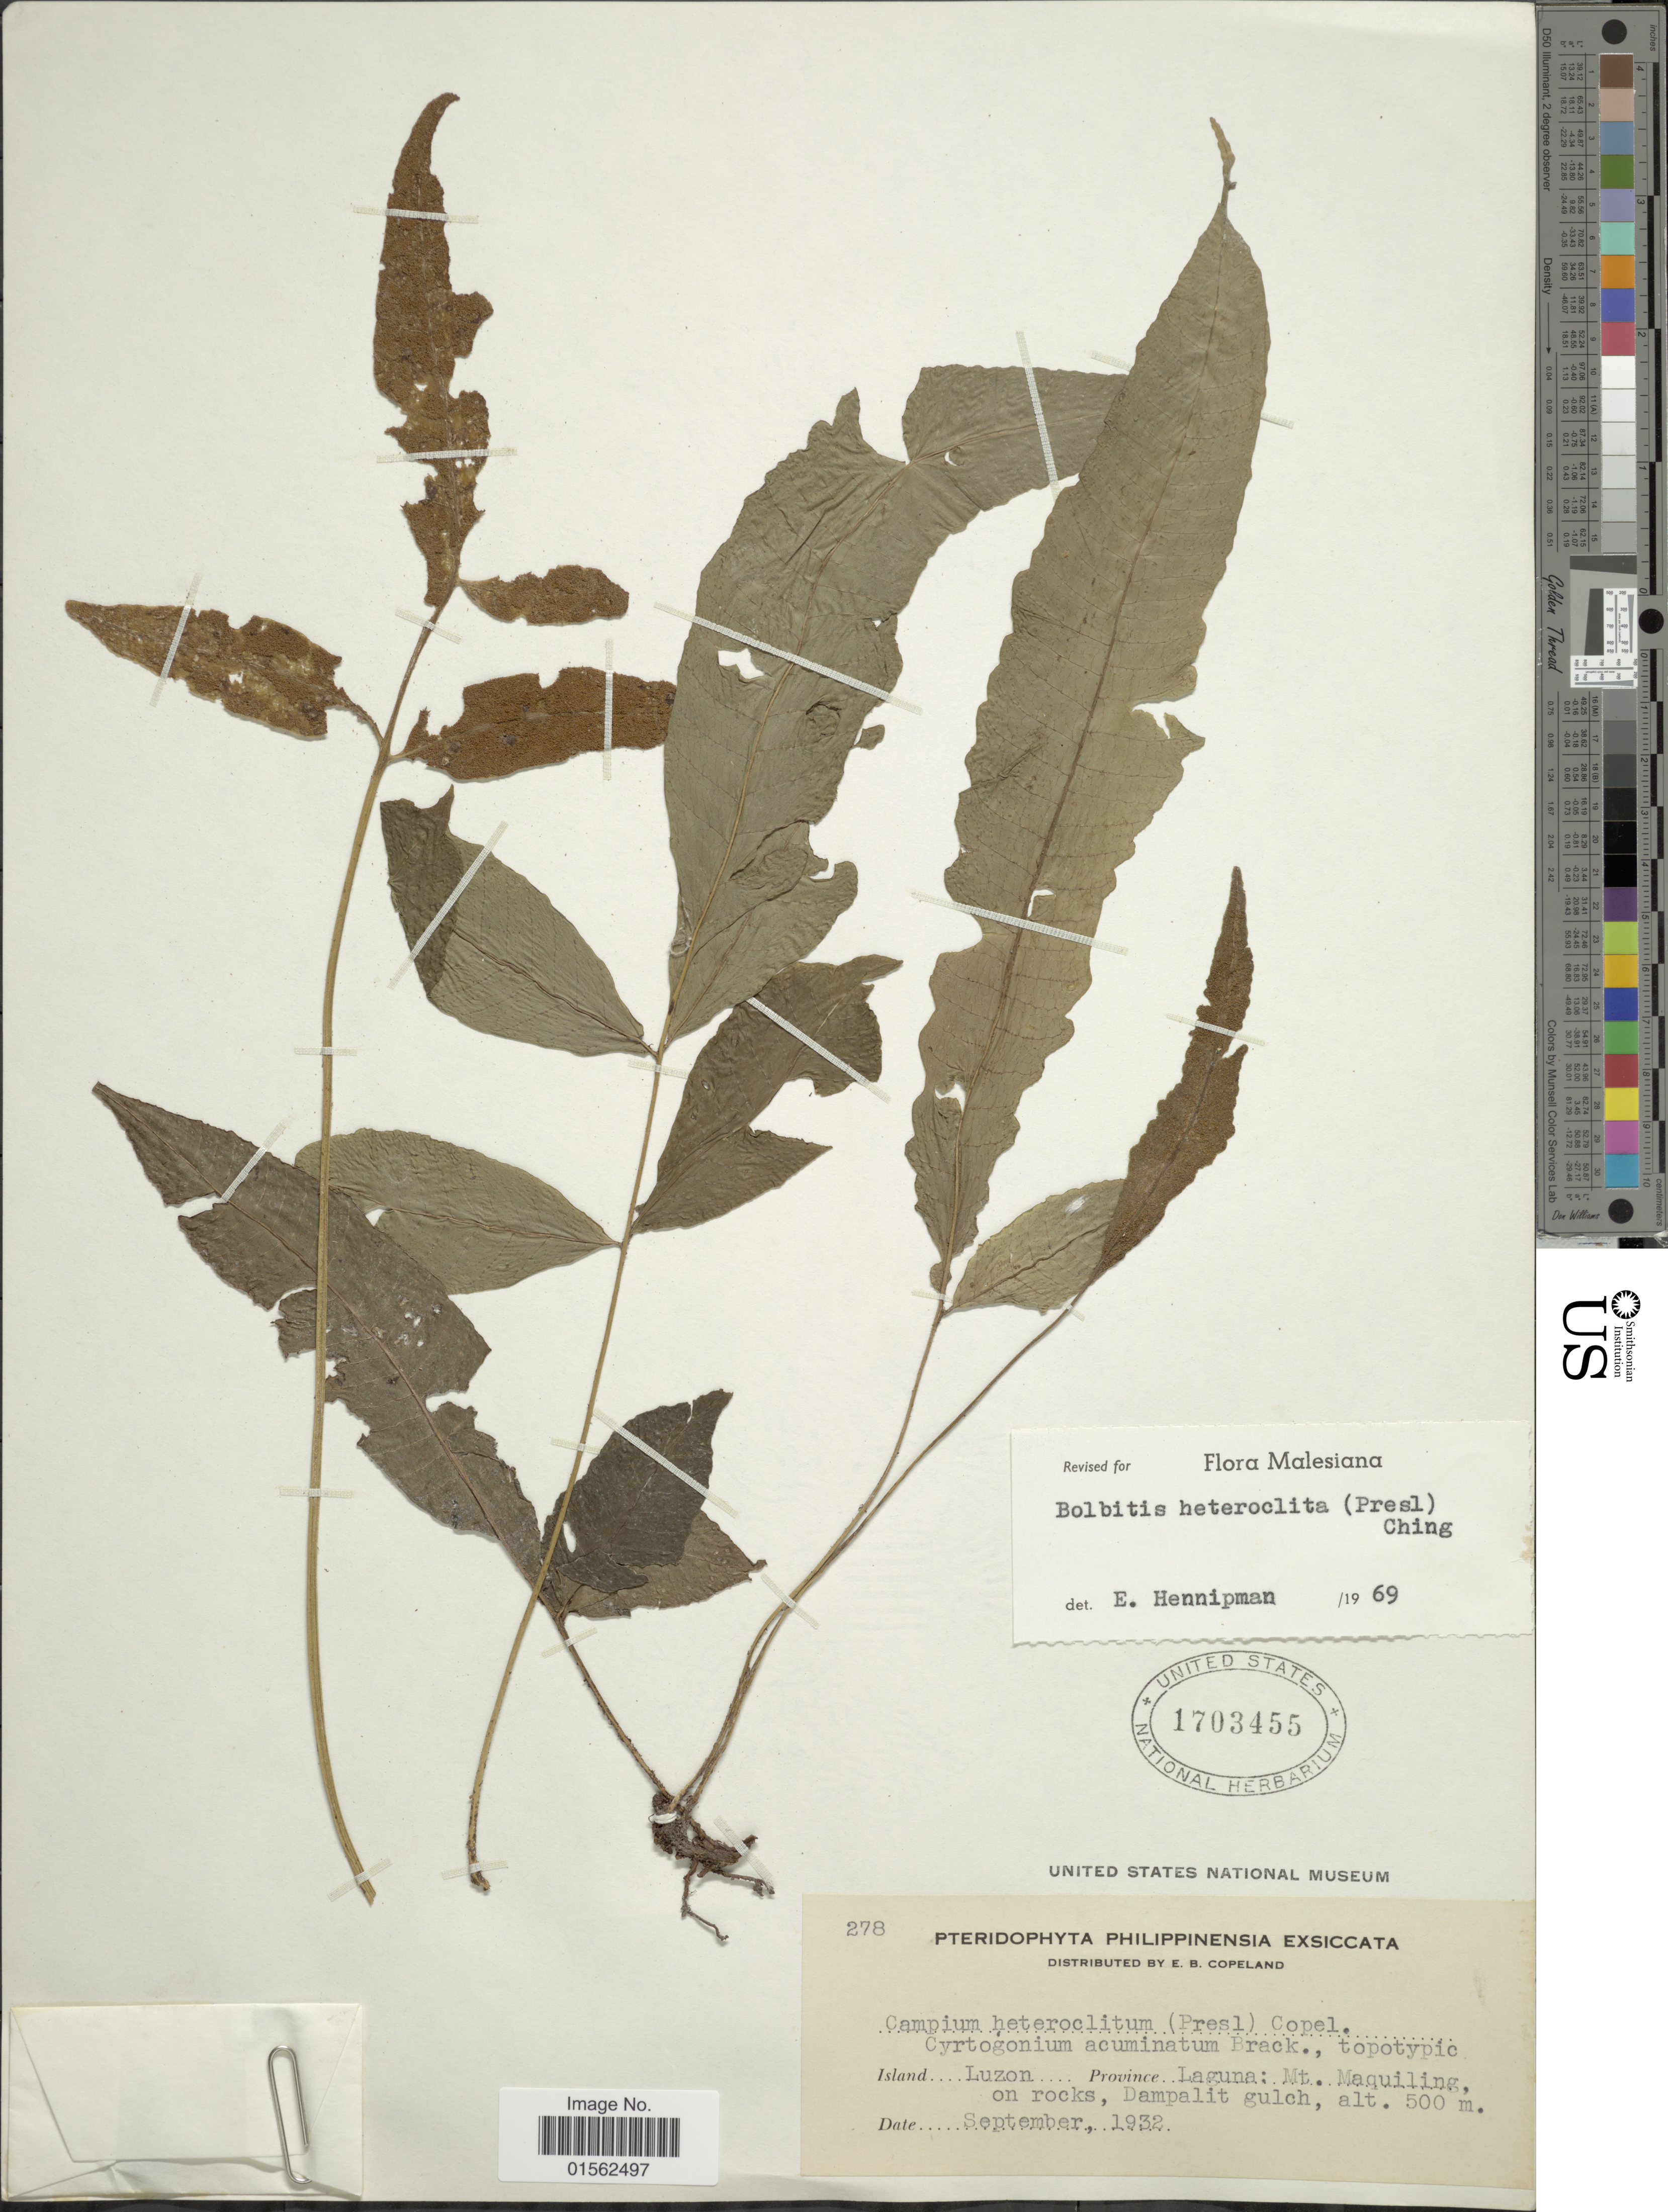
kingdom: Plantae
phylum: Tracheophyta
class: Polypodiopsida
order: Polypodiales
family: Dryopteridaceae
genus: Bolbitis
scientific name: Bolbitis heteroclita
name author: (C. Presl) Ching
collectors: E. B. Copeland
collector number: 278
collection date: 1932-09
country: Philippines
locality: Luzon, Laguna: Mt. Maquiling, on rocks, Dampalit gulch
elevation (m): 500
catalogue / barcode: US 1703455